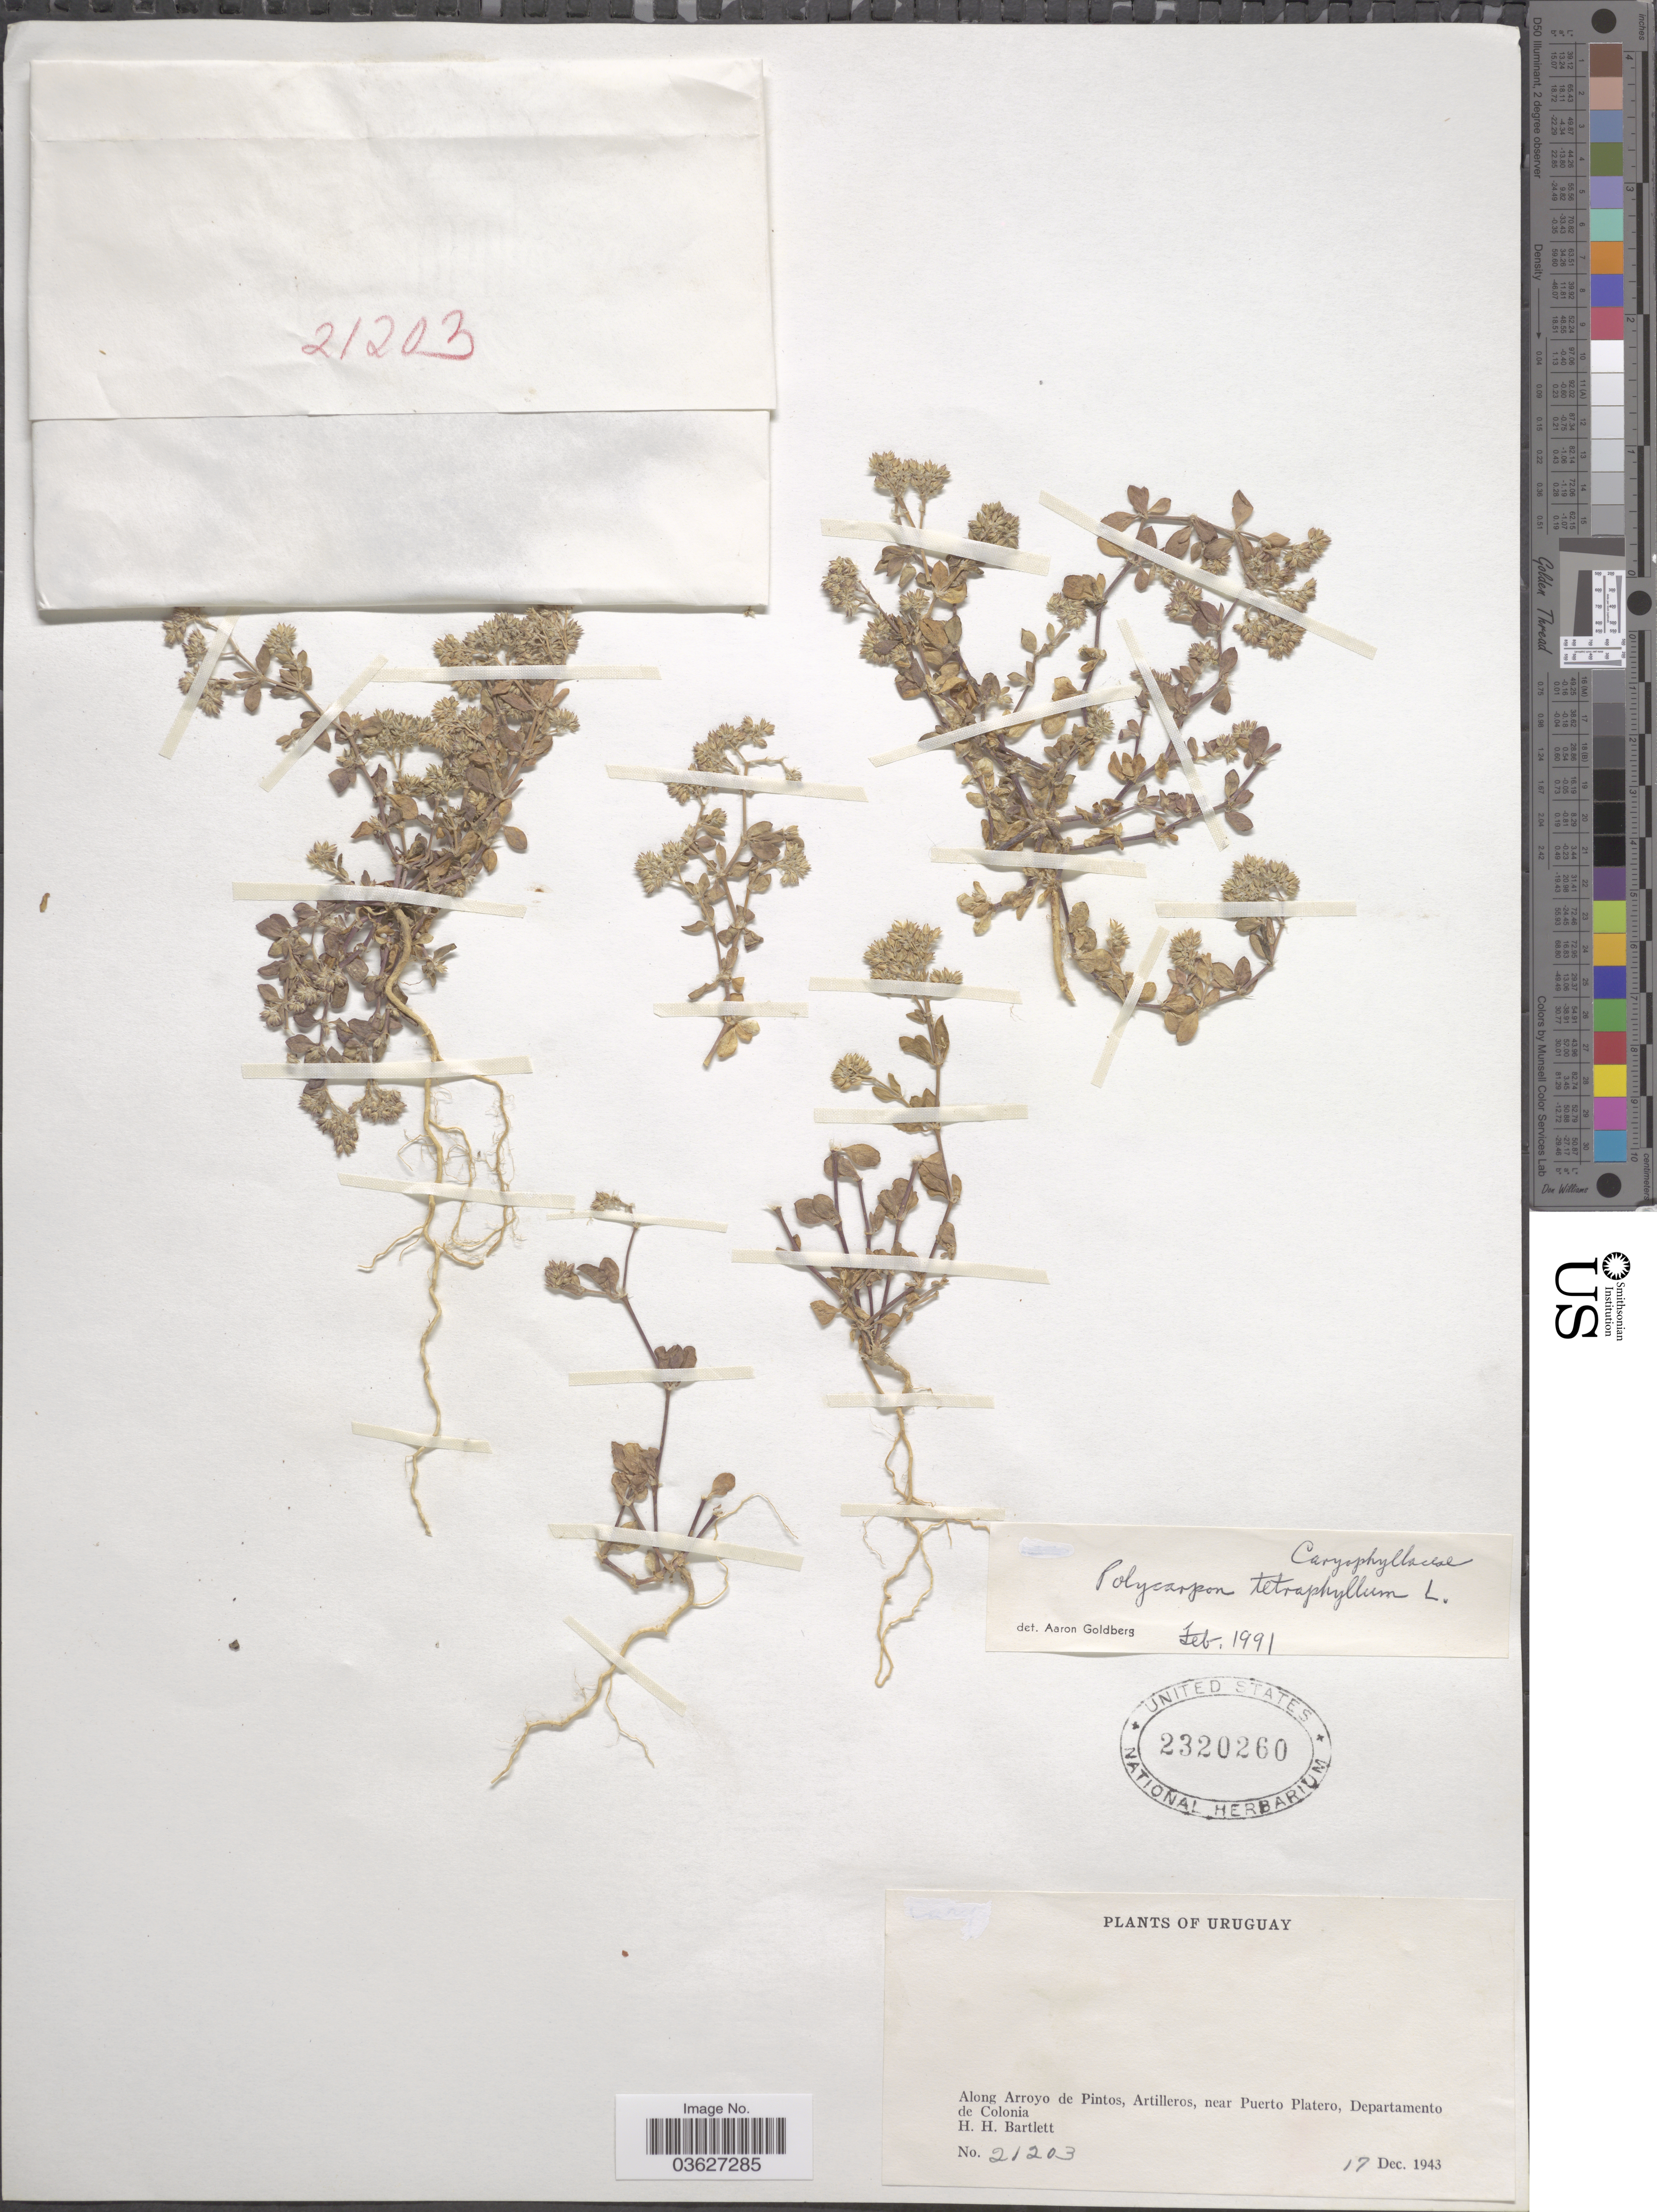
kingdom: Plantae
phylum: Tracheophyta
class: Magnoliopsida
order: Caryophyllales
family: Caryophyllaceae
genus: Polycarpon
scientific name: Polycarpon tetraphyllum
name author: (L.) L.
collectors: H. H. Bartlett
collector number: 21203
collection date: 1943-12-17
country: Uruguay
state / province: Colonia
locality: Along Arroyo de Pintos, Artilleros, near Puerto Platero, Departamento de Colonia.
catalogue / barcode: US 2320260